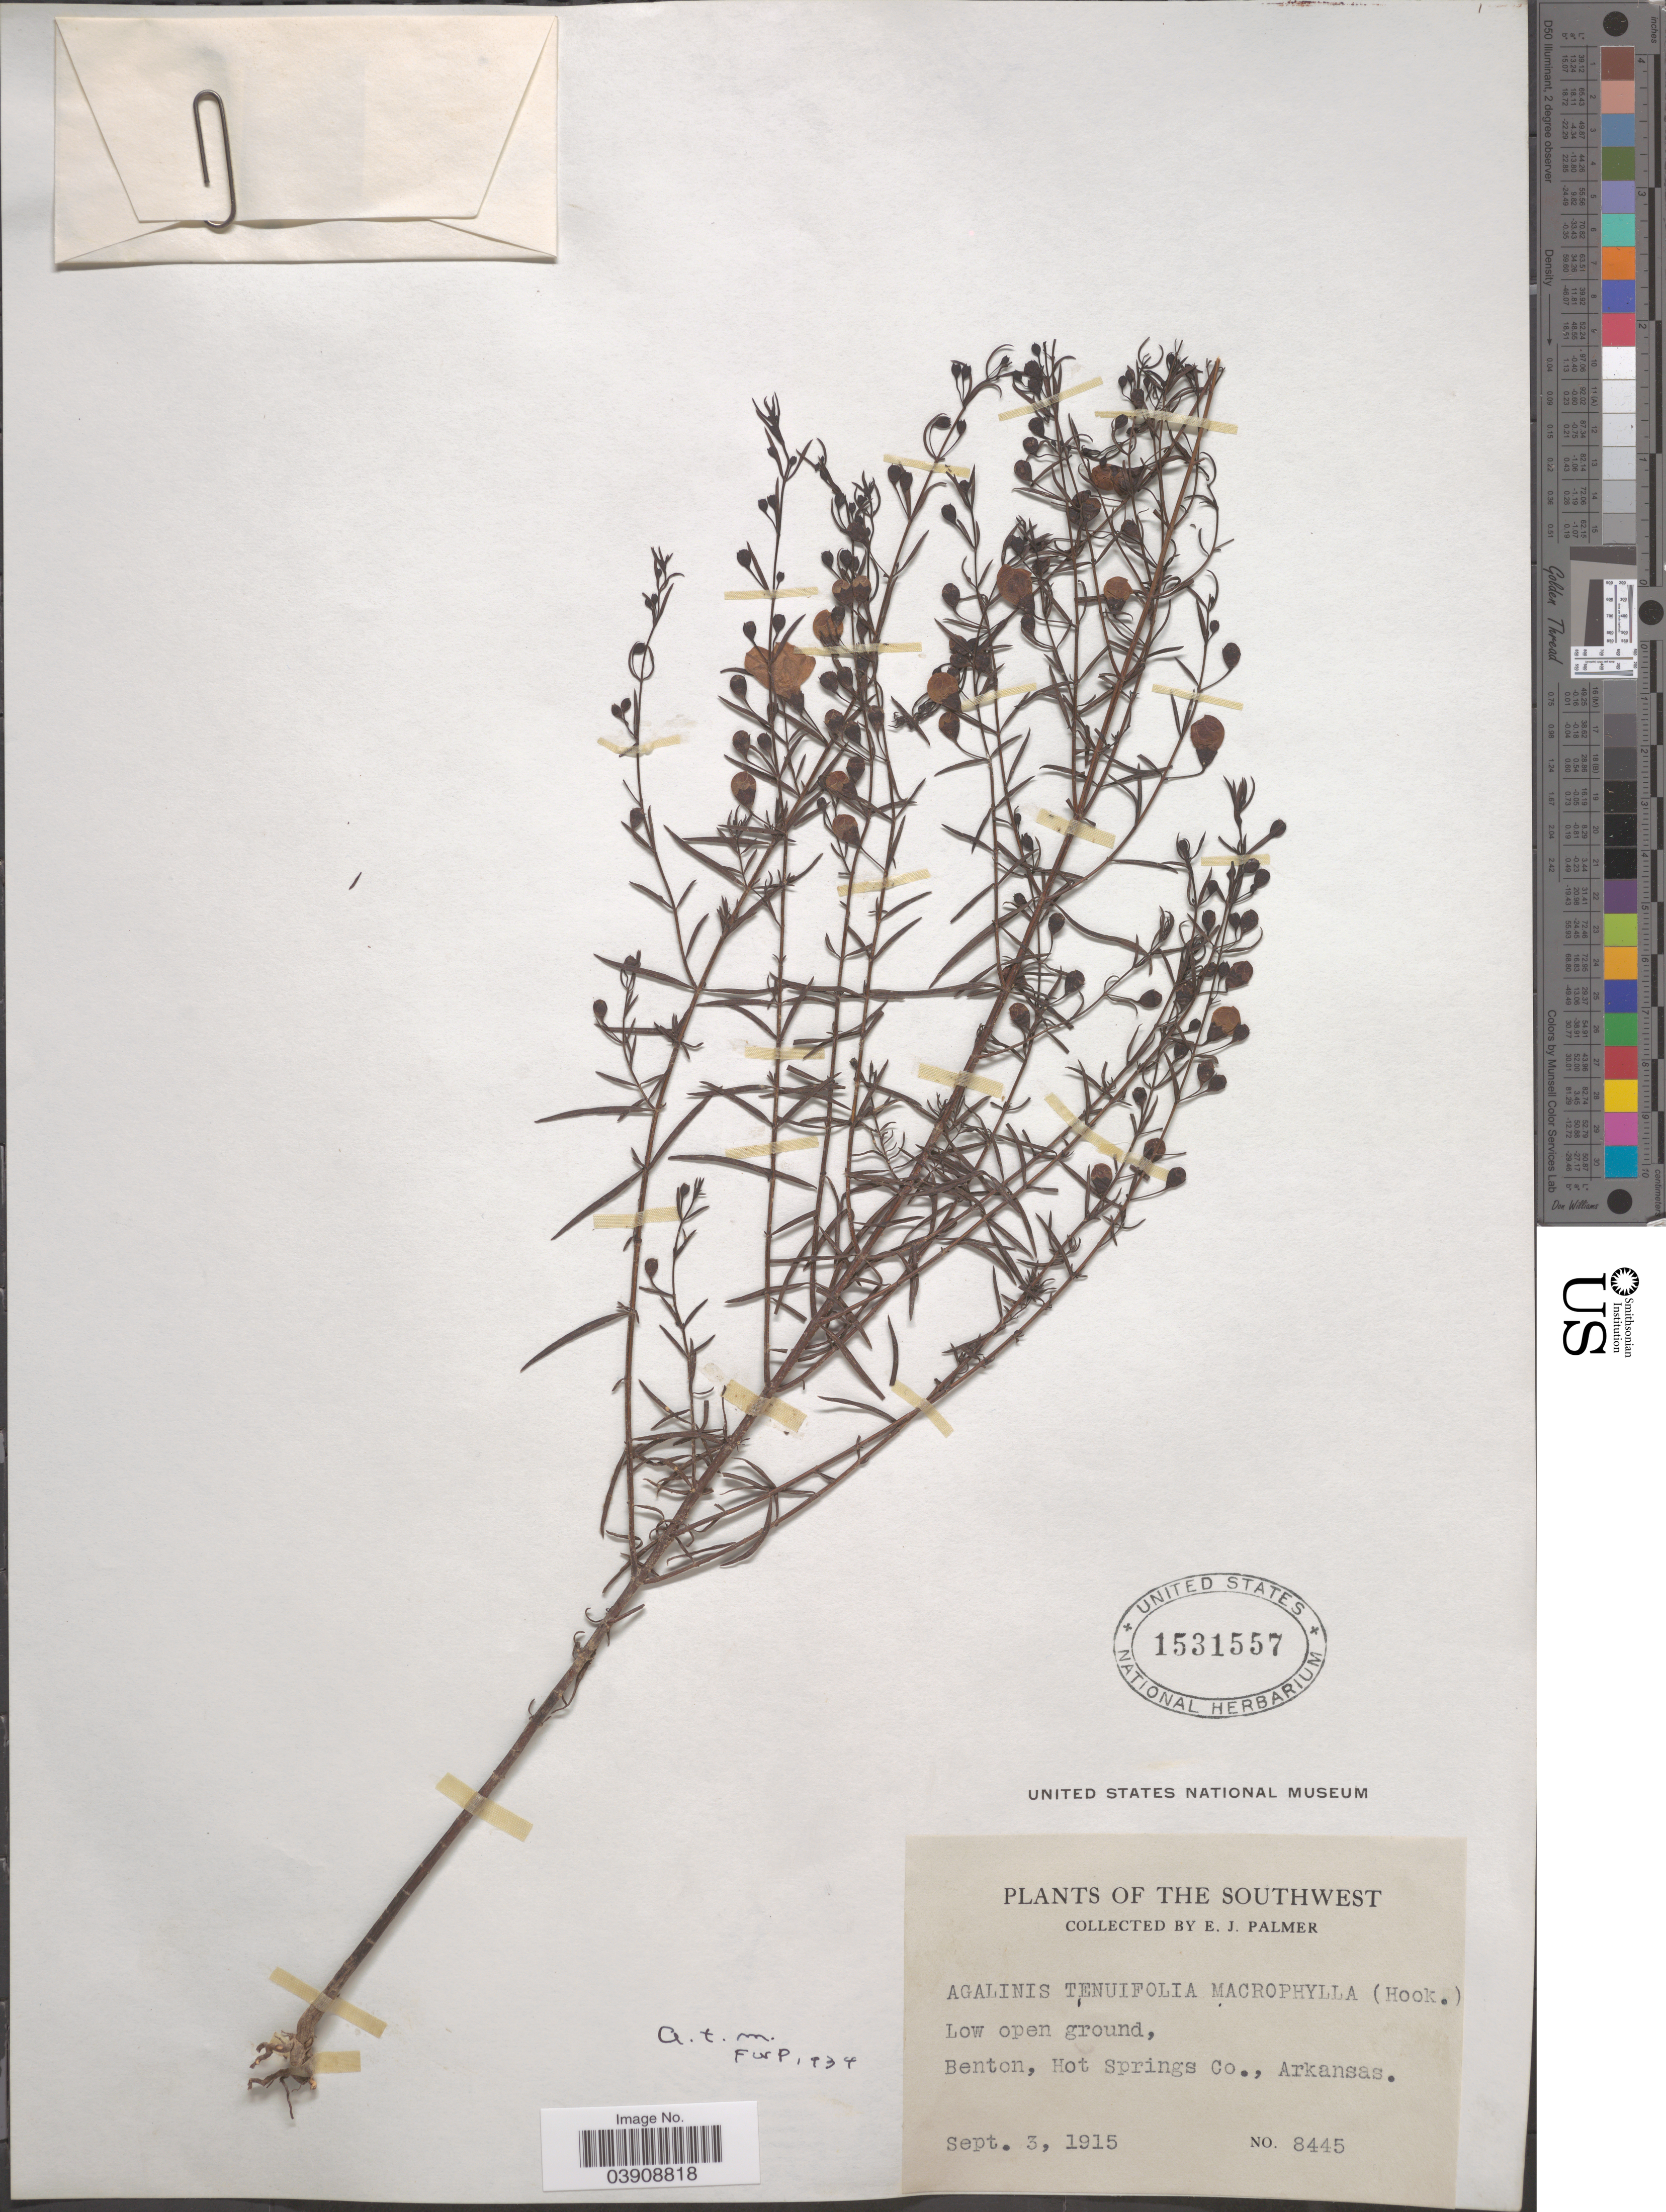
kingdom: Plantae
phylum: Tracheophyta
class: Magnoliopsida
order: Lamiales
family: Orobanchaceae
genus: Agalinis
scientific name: Agalinis tenuifolia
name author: (Vahl) Raf.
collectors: E. J. Palmer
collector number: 8445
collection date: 1915-09-03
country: United States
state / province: Arkansas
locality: The Southwest. Low open ground, Benton, Hot Springs Co.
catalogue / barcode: US 1531557